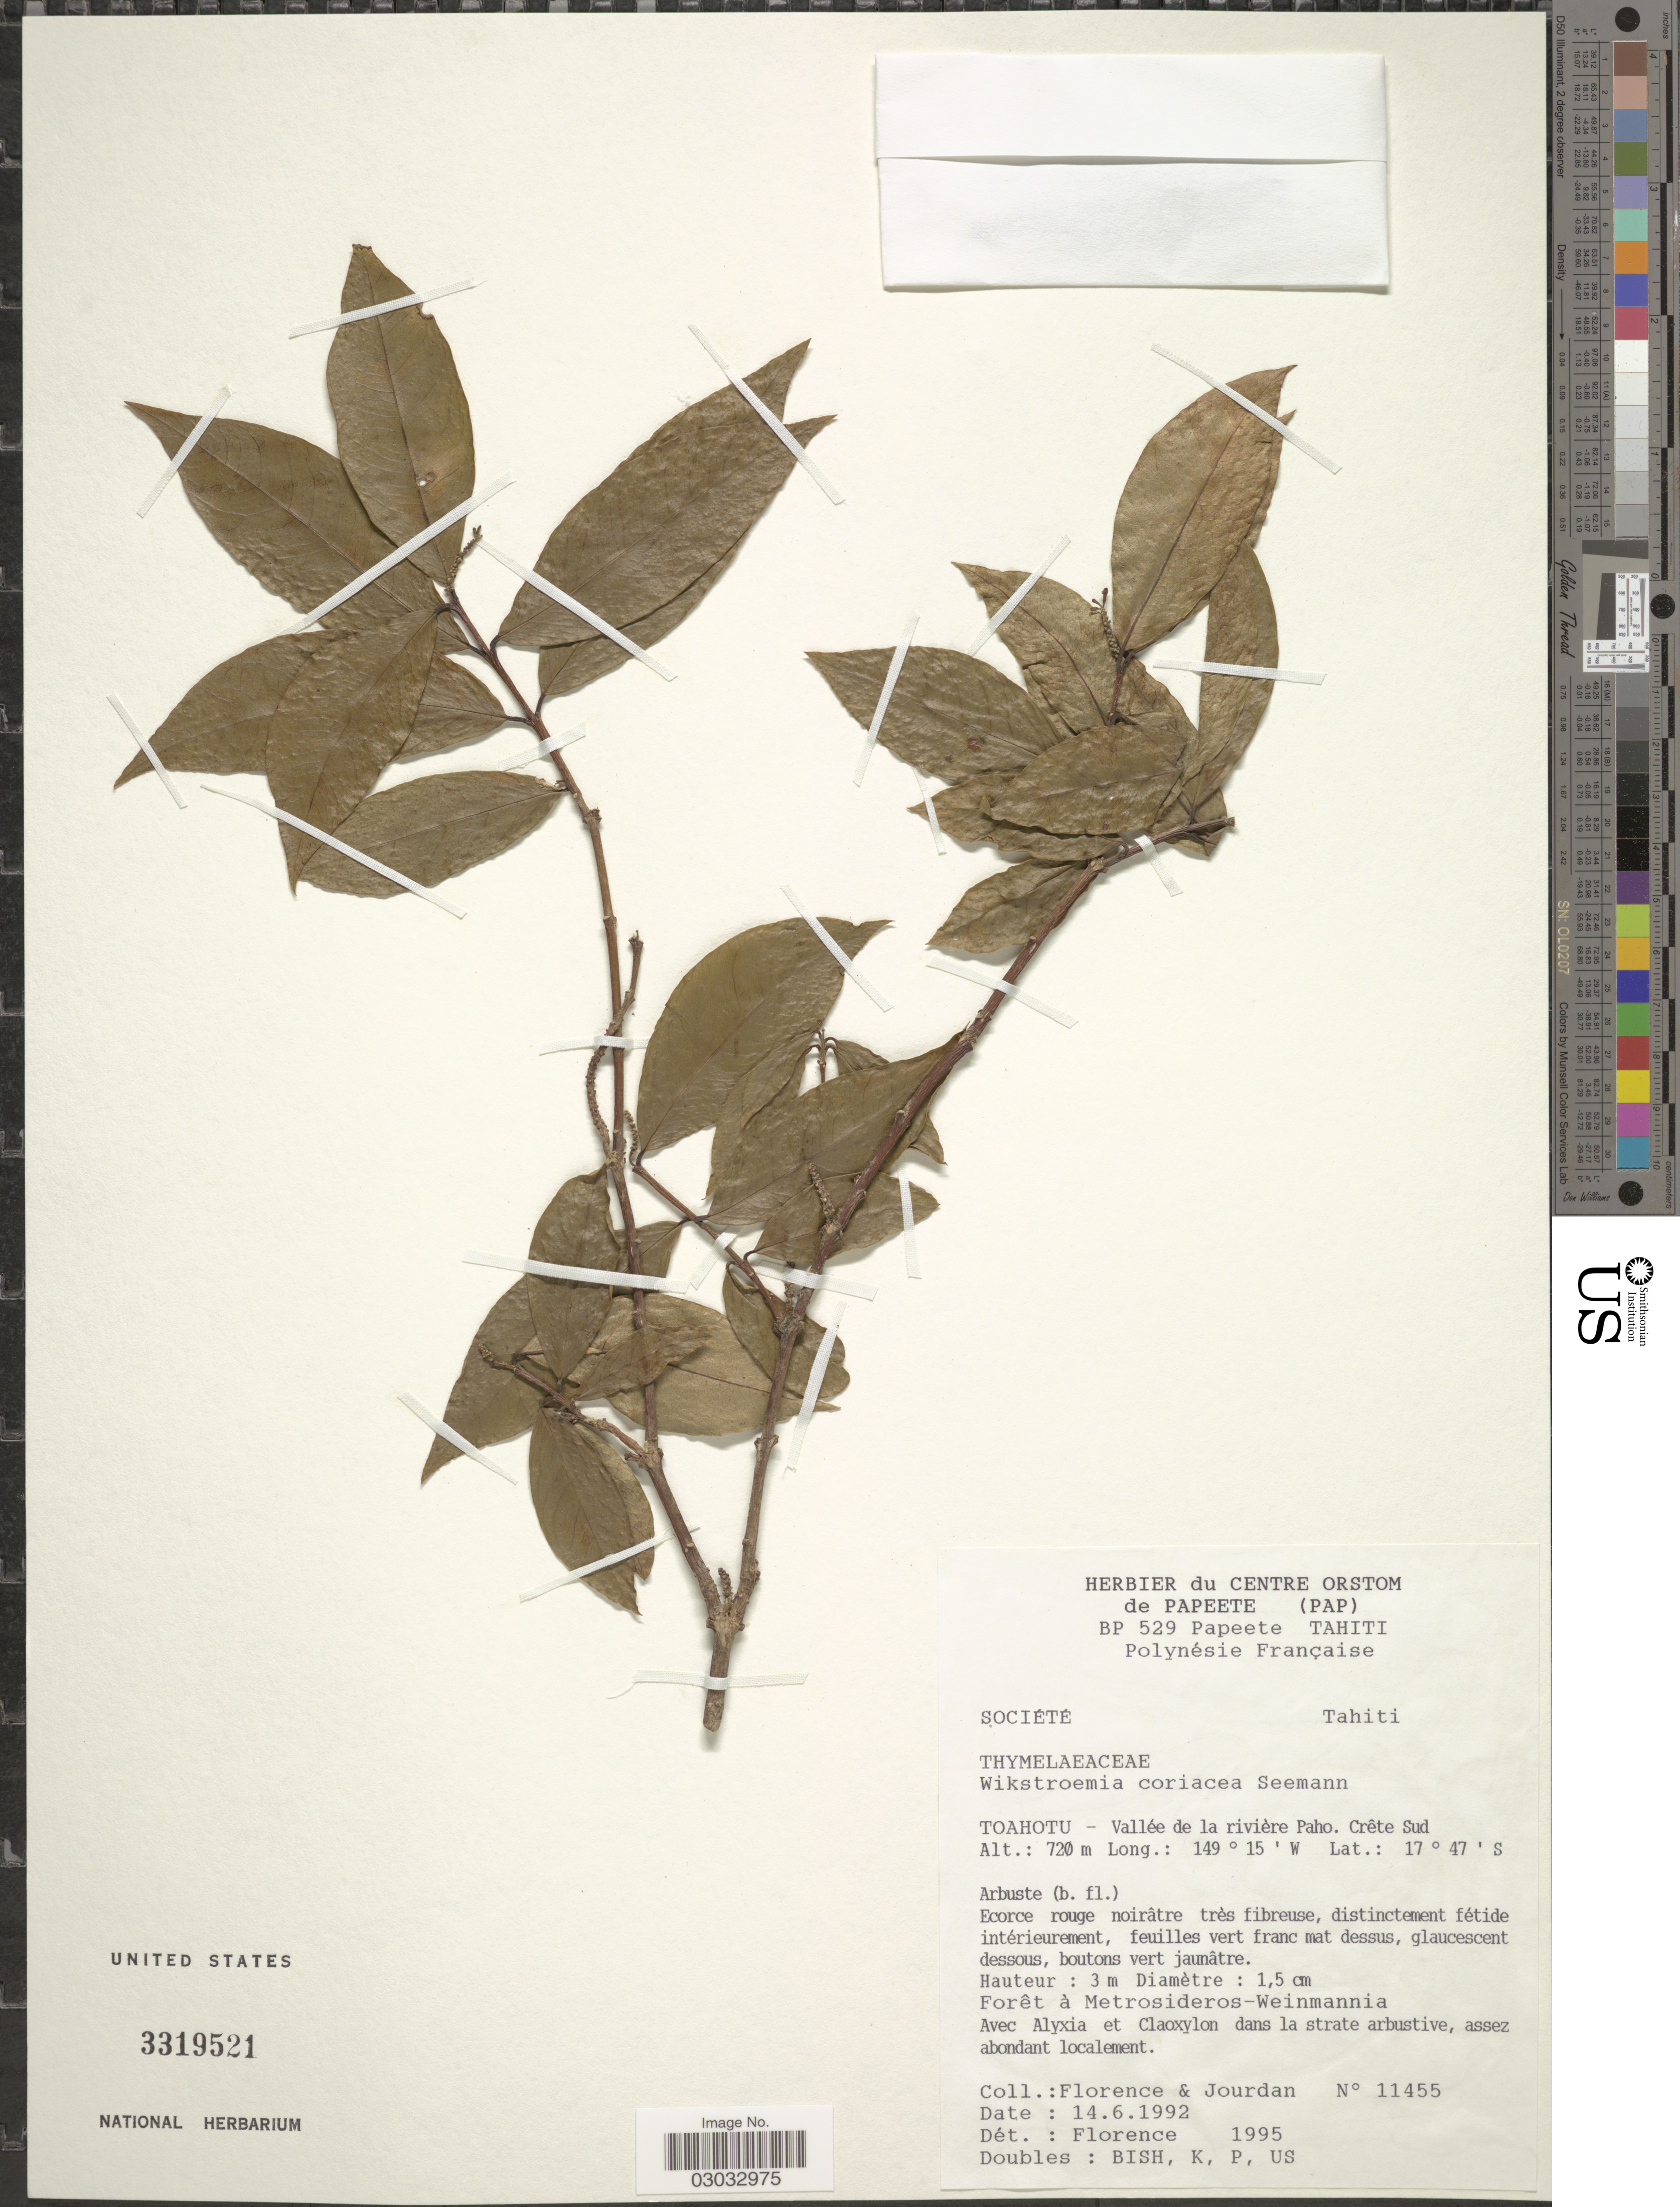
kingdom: Plantae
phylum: Tracheophyta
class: Magnoliopsida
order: Malvales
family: Thymelaeaceae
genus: Wikstroemia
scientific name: Wikstroemia coriacea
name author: Seem.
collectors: -. Florence & Jourdan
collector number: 11455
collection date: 1992-06-14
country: French Polynesia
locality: Société, Tahiti, Toahotu - Vallée de la rivière Paho. Crête Sud.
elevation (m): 720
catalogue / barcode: US 3319521